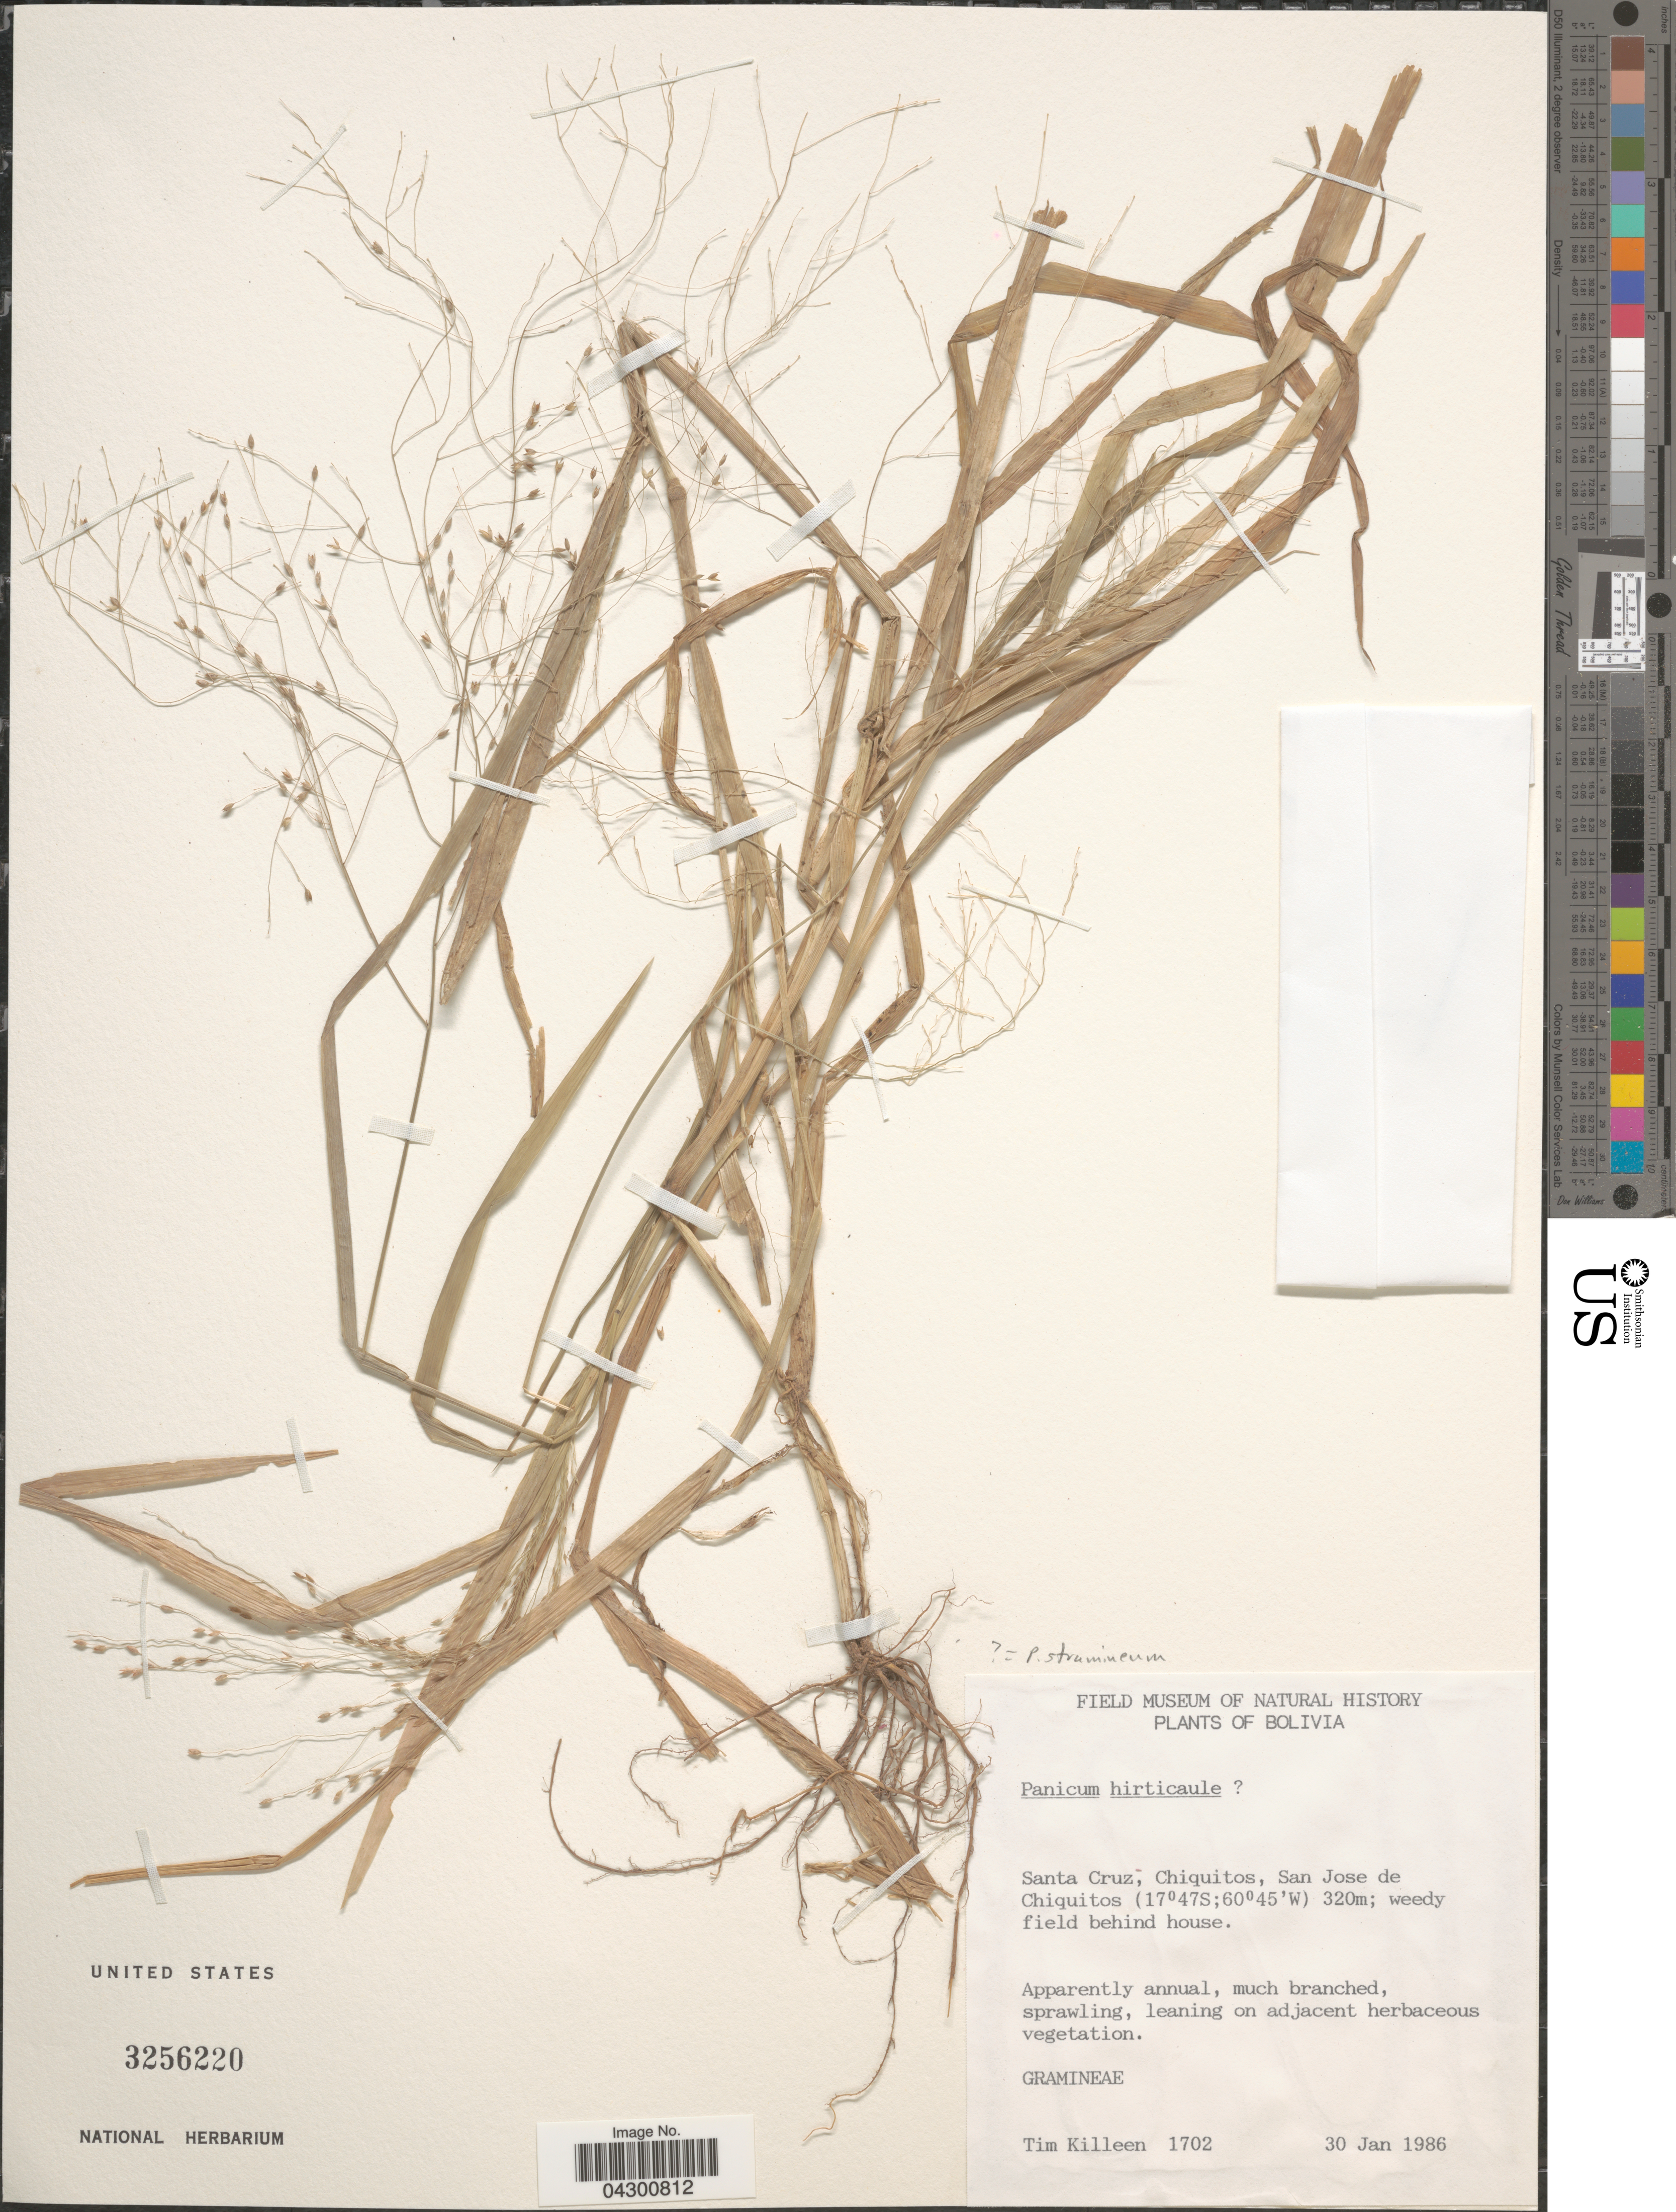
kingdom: Plantae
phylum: Tracheophyta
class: Liliopsida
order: Poales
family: Poaceae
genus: Panicum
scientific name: Panicum stramineum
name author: Hitchc. & Chase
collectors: T. J. Killeen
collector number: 1702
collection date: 1986-01-30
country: Bolivia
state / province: Santa Cruz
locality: Chiquitos, San Jose de Chiquitos; weedy field behind house.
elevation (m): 320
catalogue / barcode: US 3256220